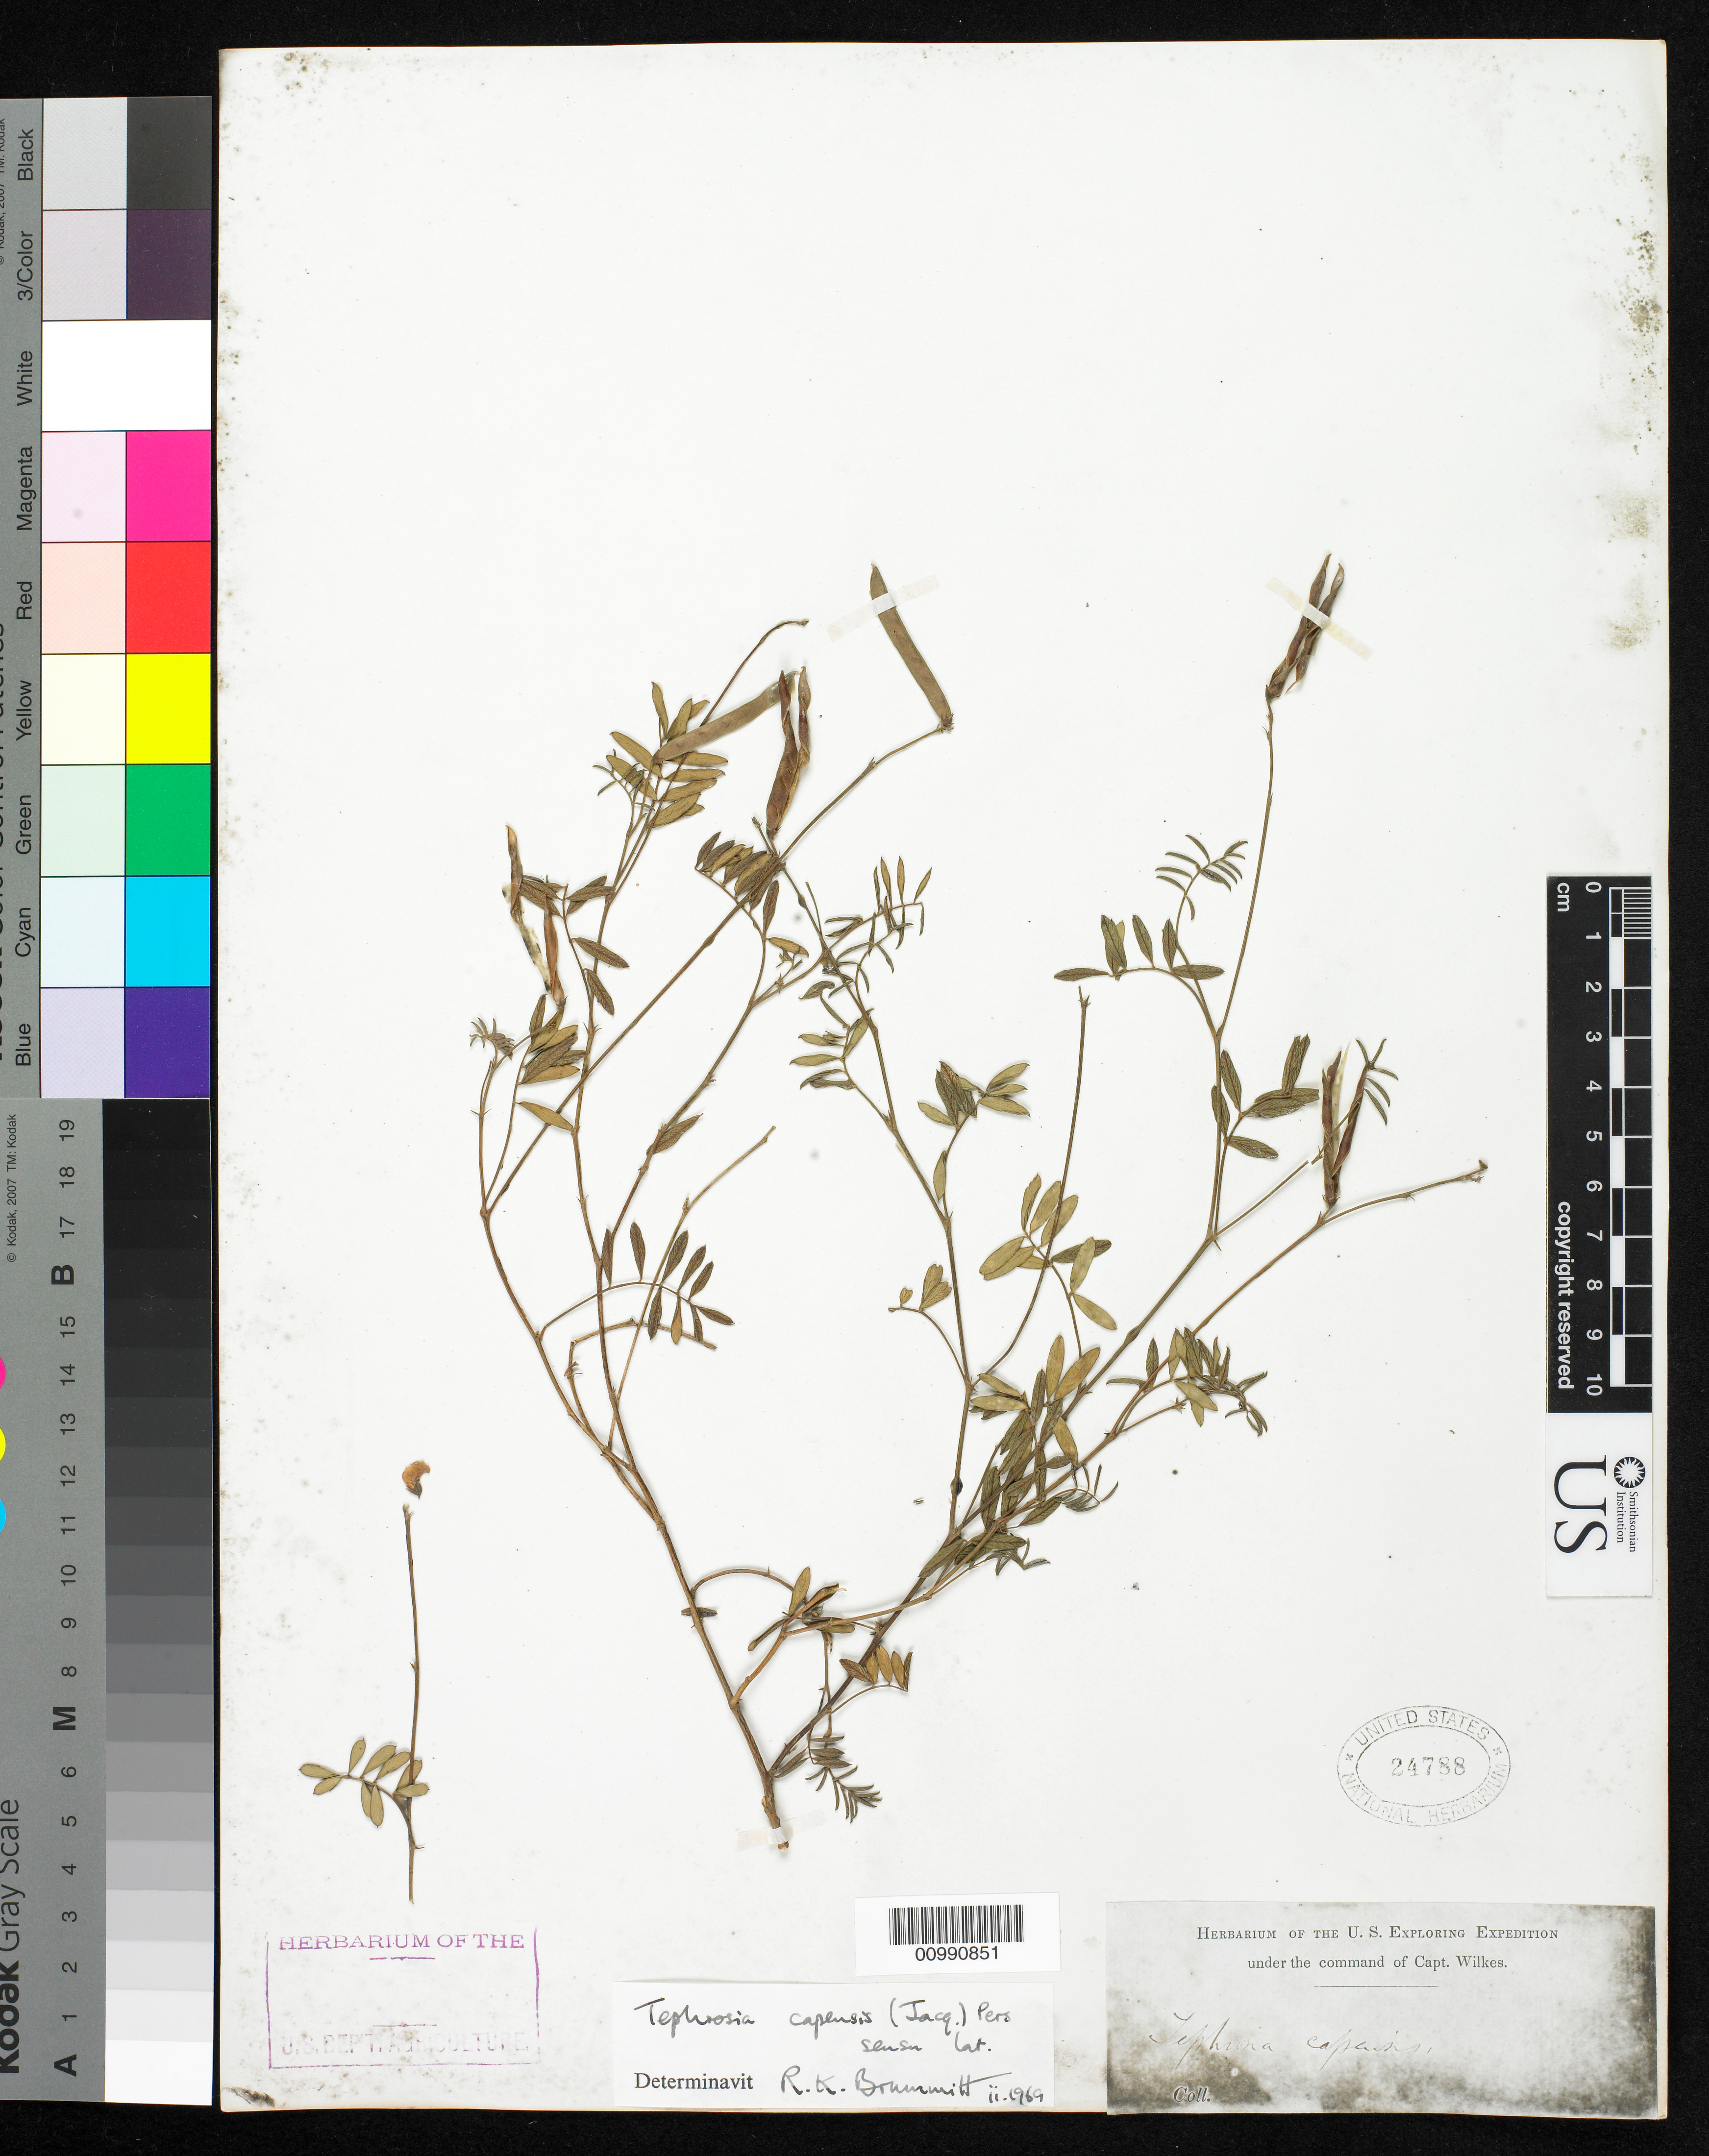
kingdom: Plantae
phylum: Tracheophyta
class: Magnoliopsida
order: Fabales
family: Fabaceae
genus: Tephrosia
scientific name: Tephrosia capensis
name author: (Jacq.) Pers.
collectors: Wilkes Explor. Exped.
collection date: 1838/1842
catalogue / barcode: US 24788